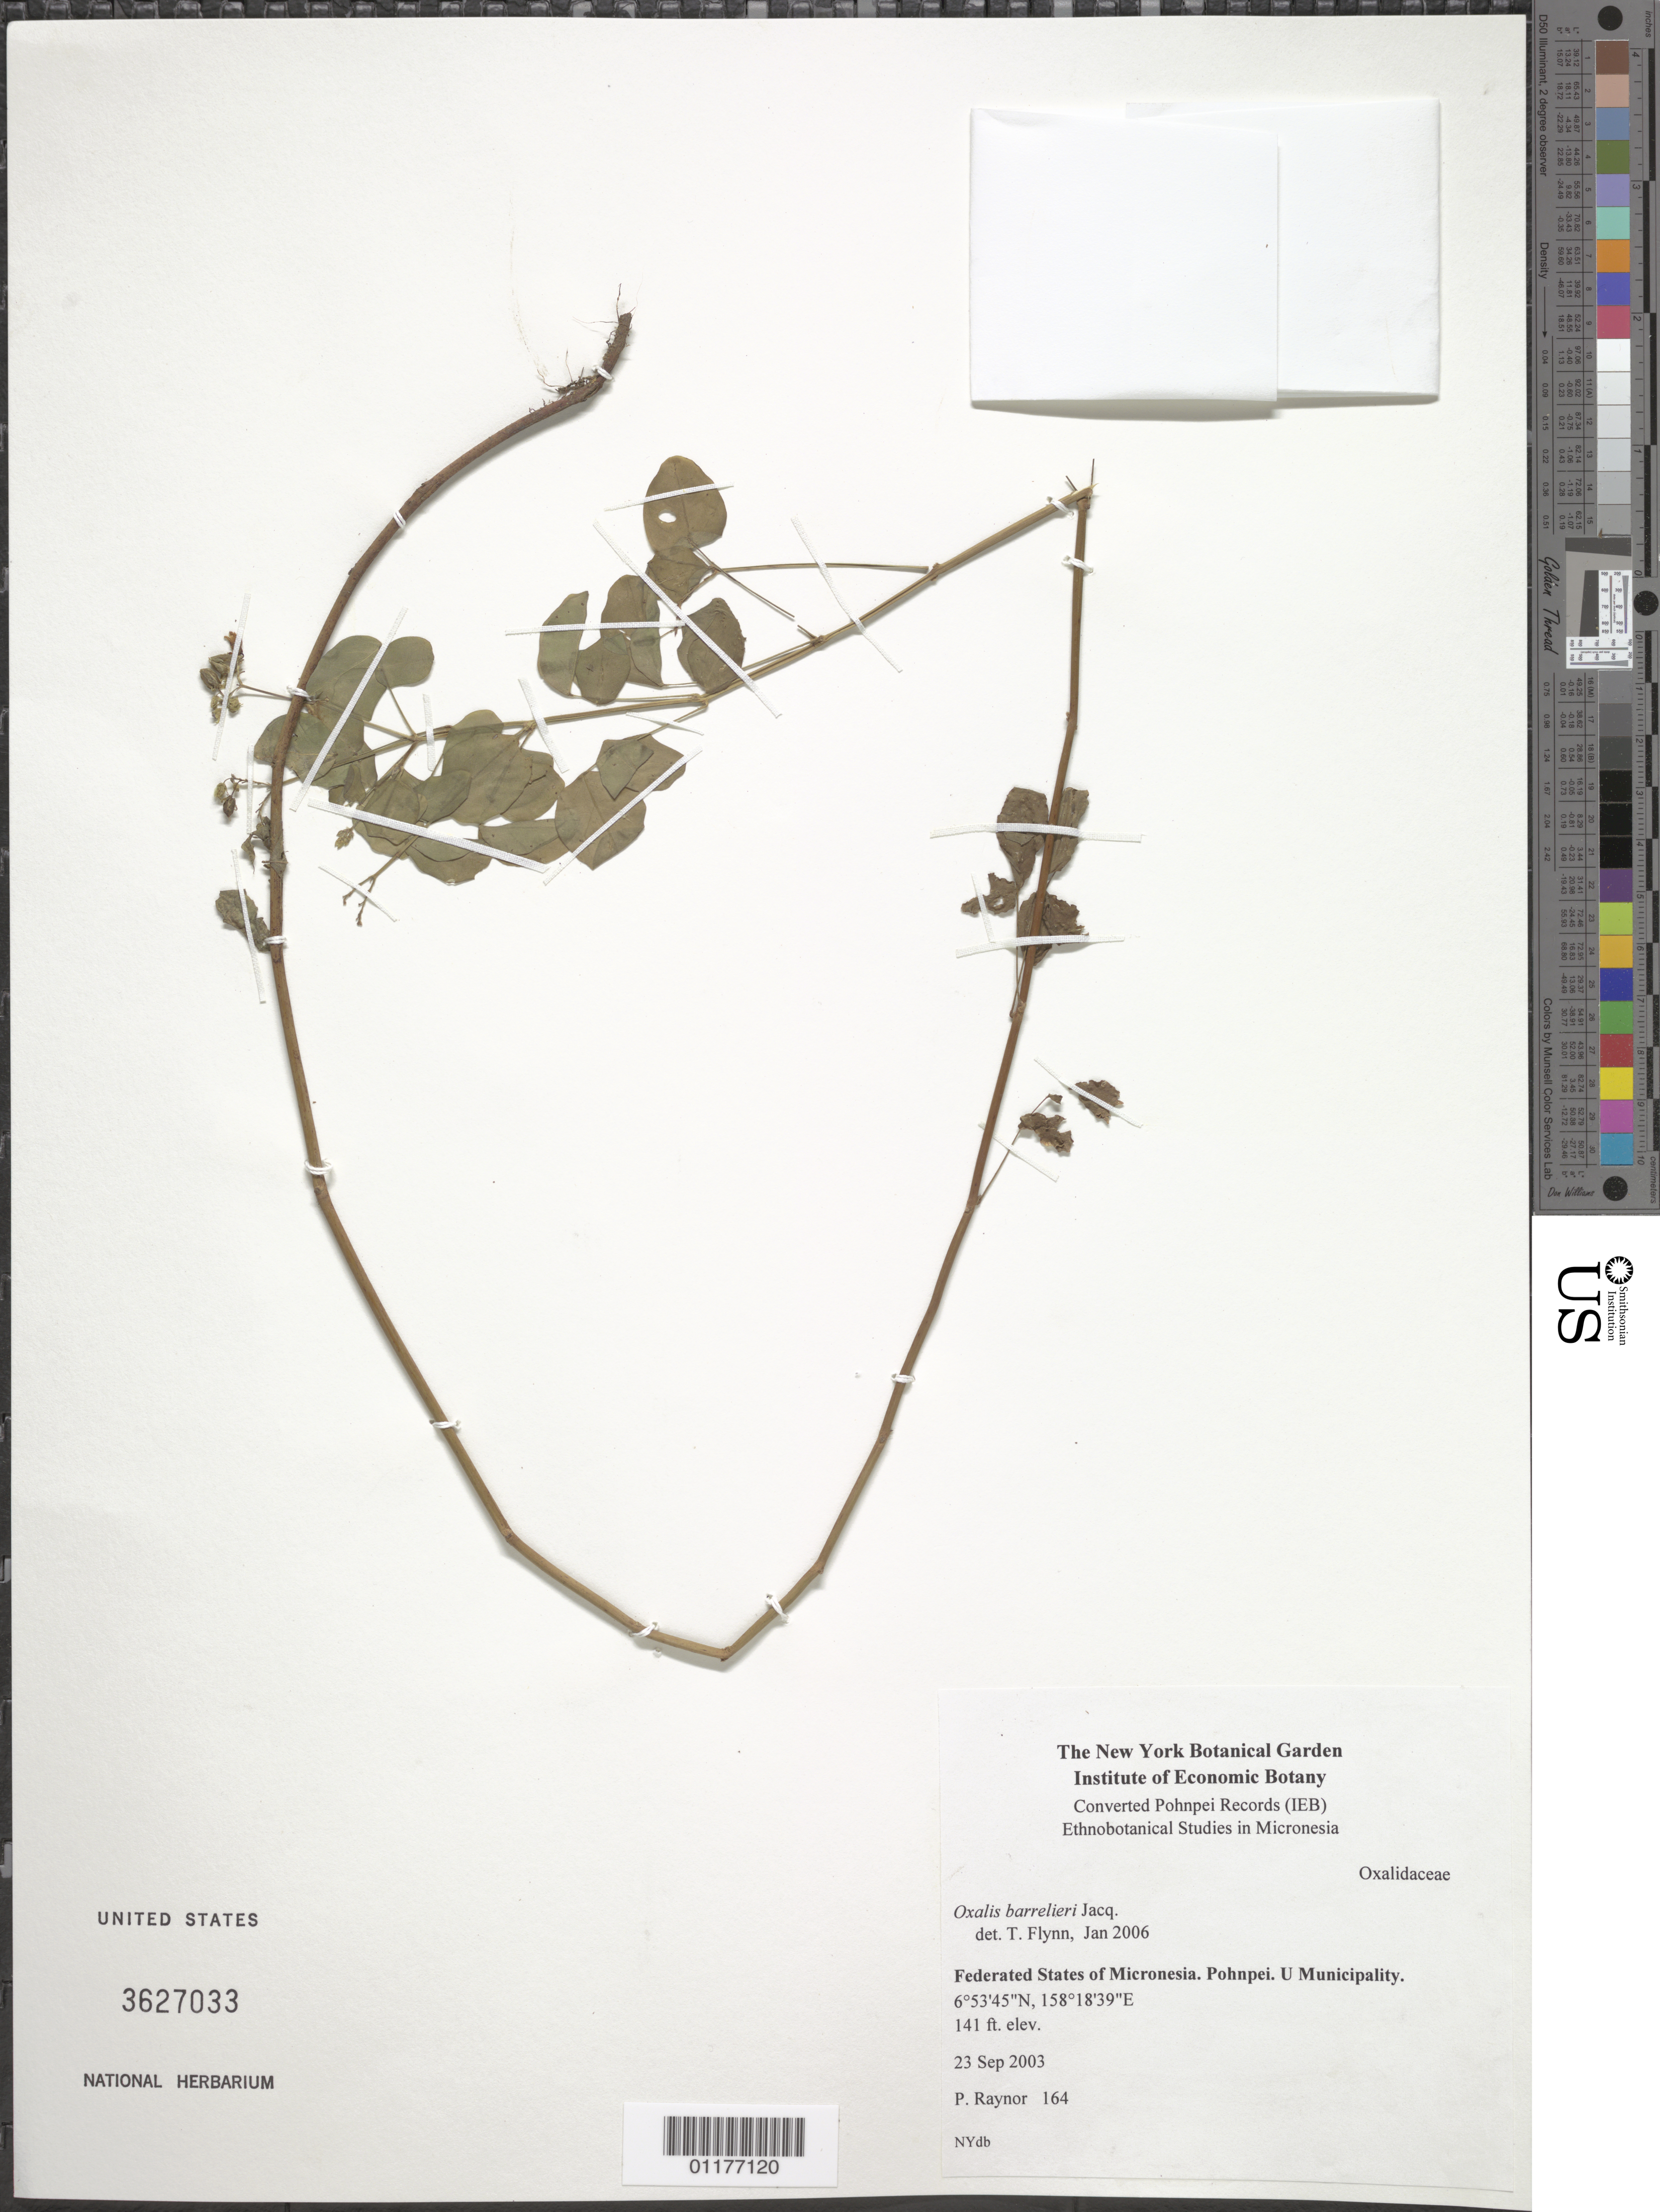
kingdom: Plantae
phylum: Tracheophyta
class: Magnoliopsida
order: Oxalidales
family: Oxalidaceae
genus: Oxalis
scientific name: Oxalis barrelieri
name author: L.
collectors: P. Raynor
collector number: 164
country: Micronesia, Federated States of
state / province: Pohnpei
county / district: Uh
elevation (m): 43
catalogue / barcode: US 3627033